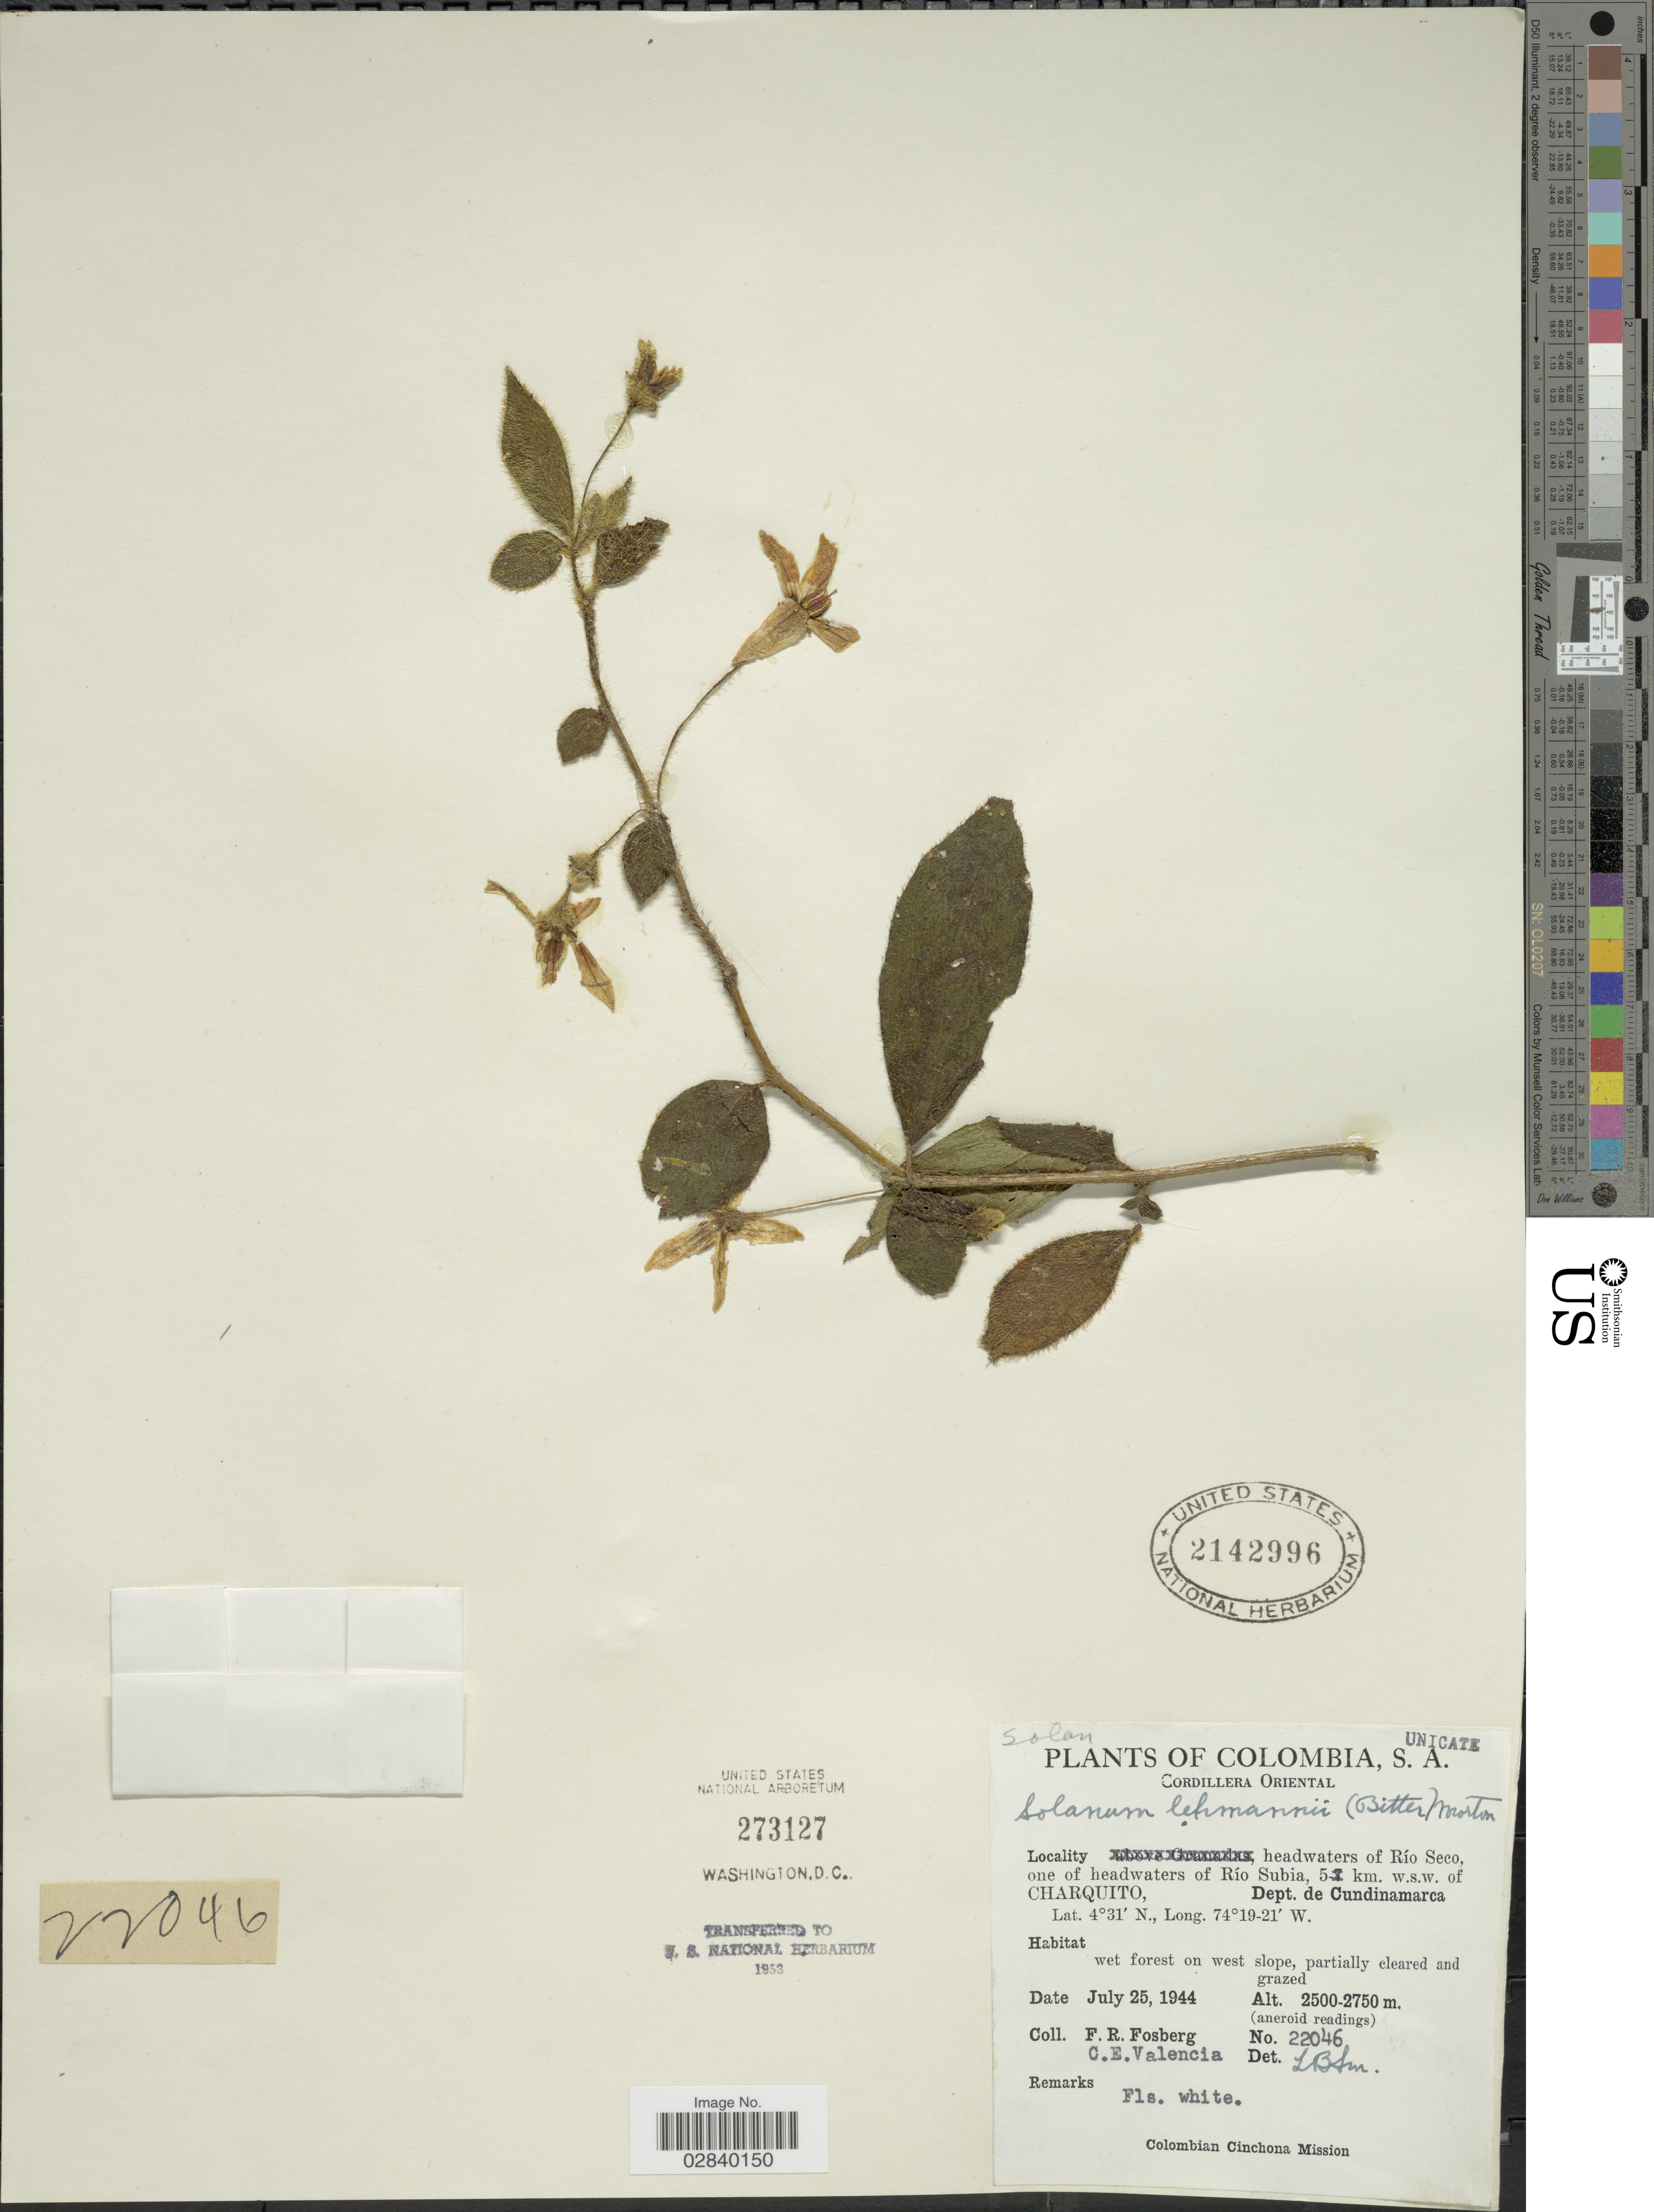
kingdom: Plantae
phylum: Tracheophyta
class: Magnoliopsida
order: Solanales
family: Solanaceae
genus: Lycianthes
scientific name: Lycianthes acutifolia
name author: (Ruiz & Pav.) Bitter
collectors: F. R. Fosberg & C. Valencia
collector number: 22046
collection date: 1944-07-25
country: Colombia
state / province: Cundinamarca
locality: Cordillera Oriental. Headwaters of Río Seco, one of headwaters of Río Subia, 5 km. w.s.w. of Charquito, Dept. de Cundinamarca.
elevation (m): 2500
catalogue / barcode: US 2142996